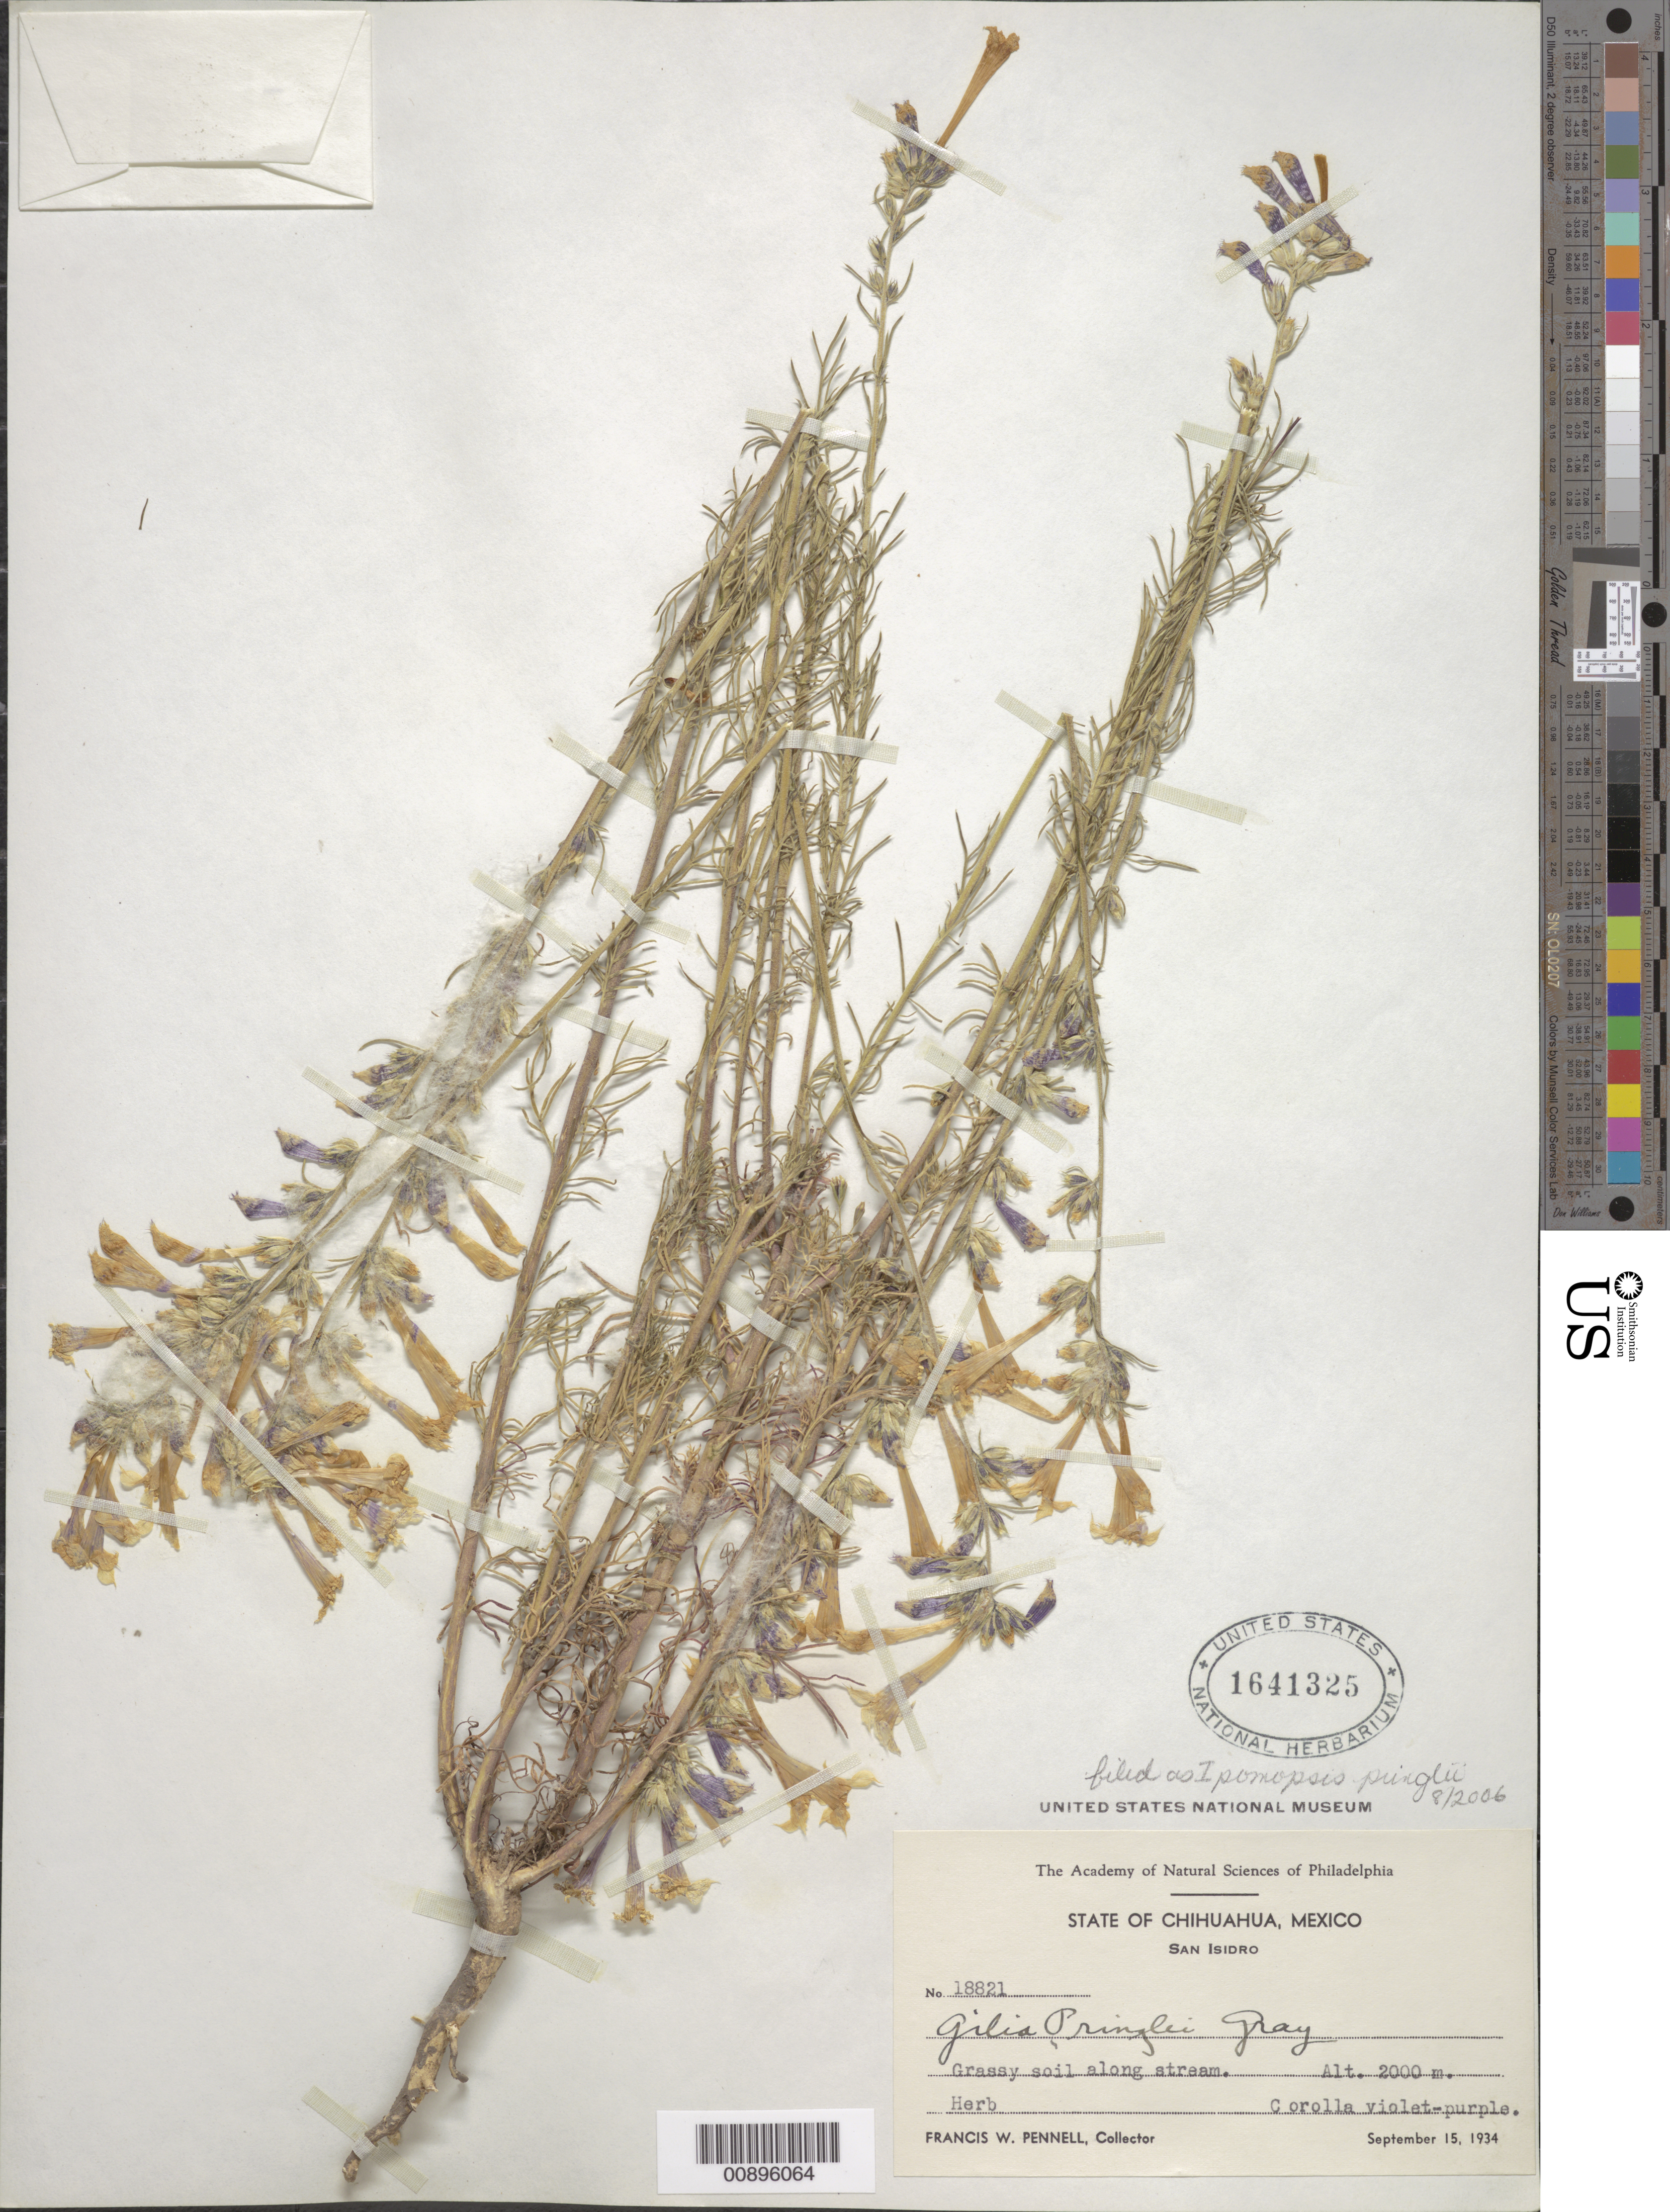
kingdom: Plantae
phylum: Tracheophyta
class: Magnoliopsida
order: Ericales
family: Polemoniaceae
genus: Ipomopsis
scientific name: Ipomopsis pringlei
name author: (A. Gray) W.C. Martin & C.R. Hutchins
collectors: F. W. Pennell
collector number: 18821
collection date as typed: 15 Sep 1934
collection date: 1934-09-15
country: Mexico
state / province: Chihuahua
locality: San Isidro, Chihuahua.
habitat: Grassy soil along stream.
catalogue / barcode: US 1641325